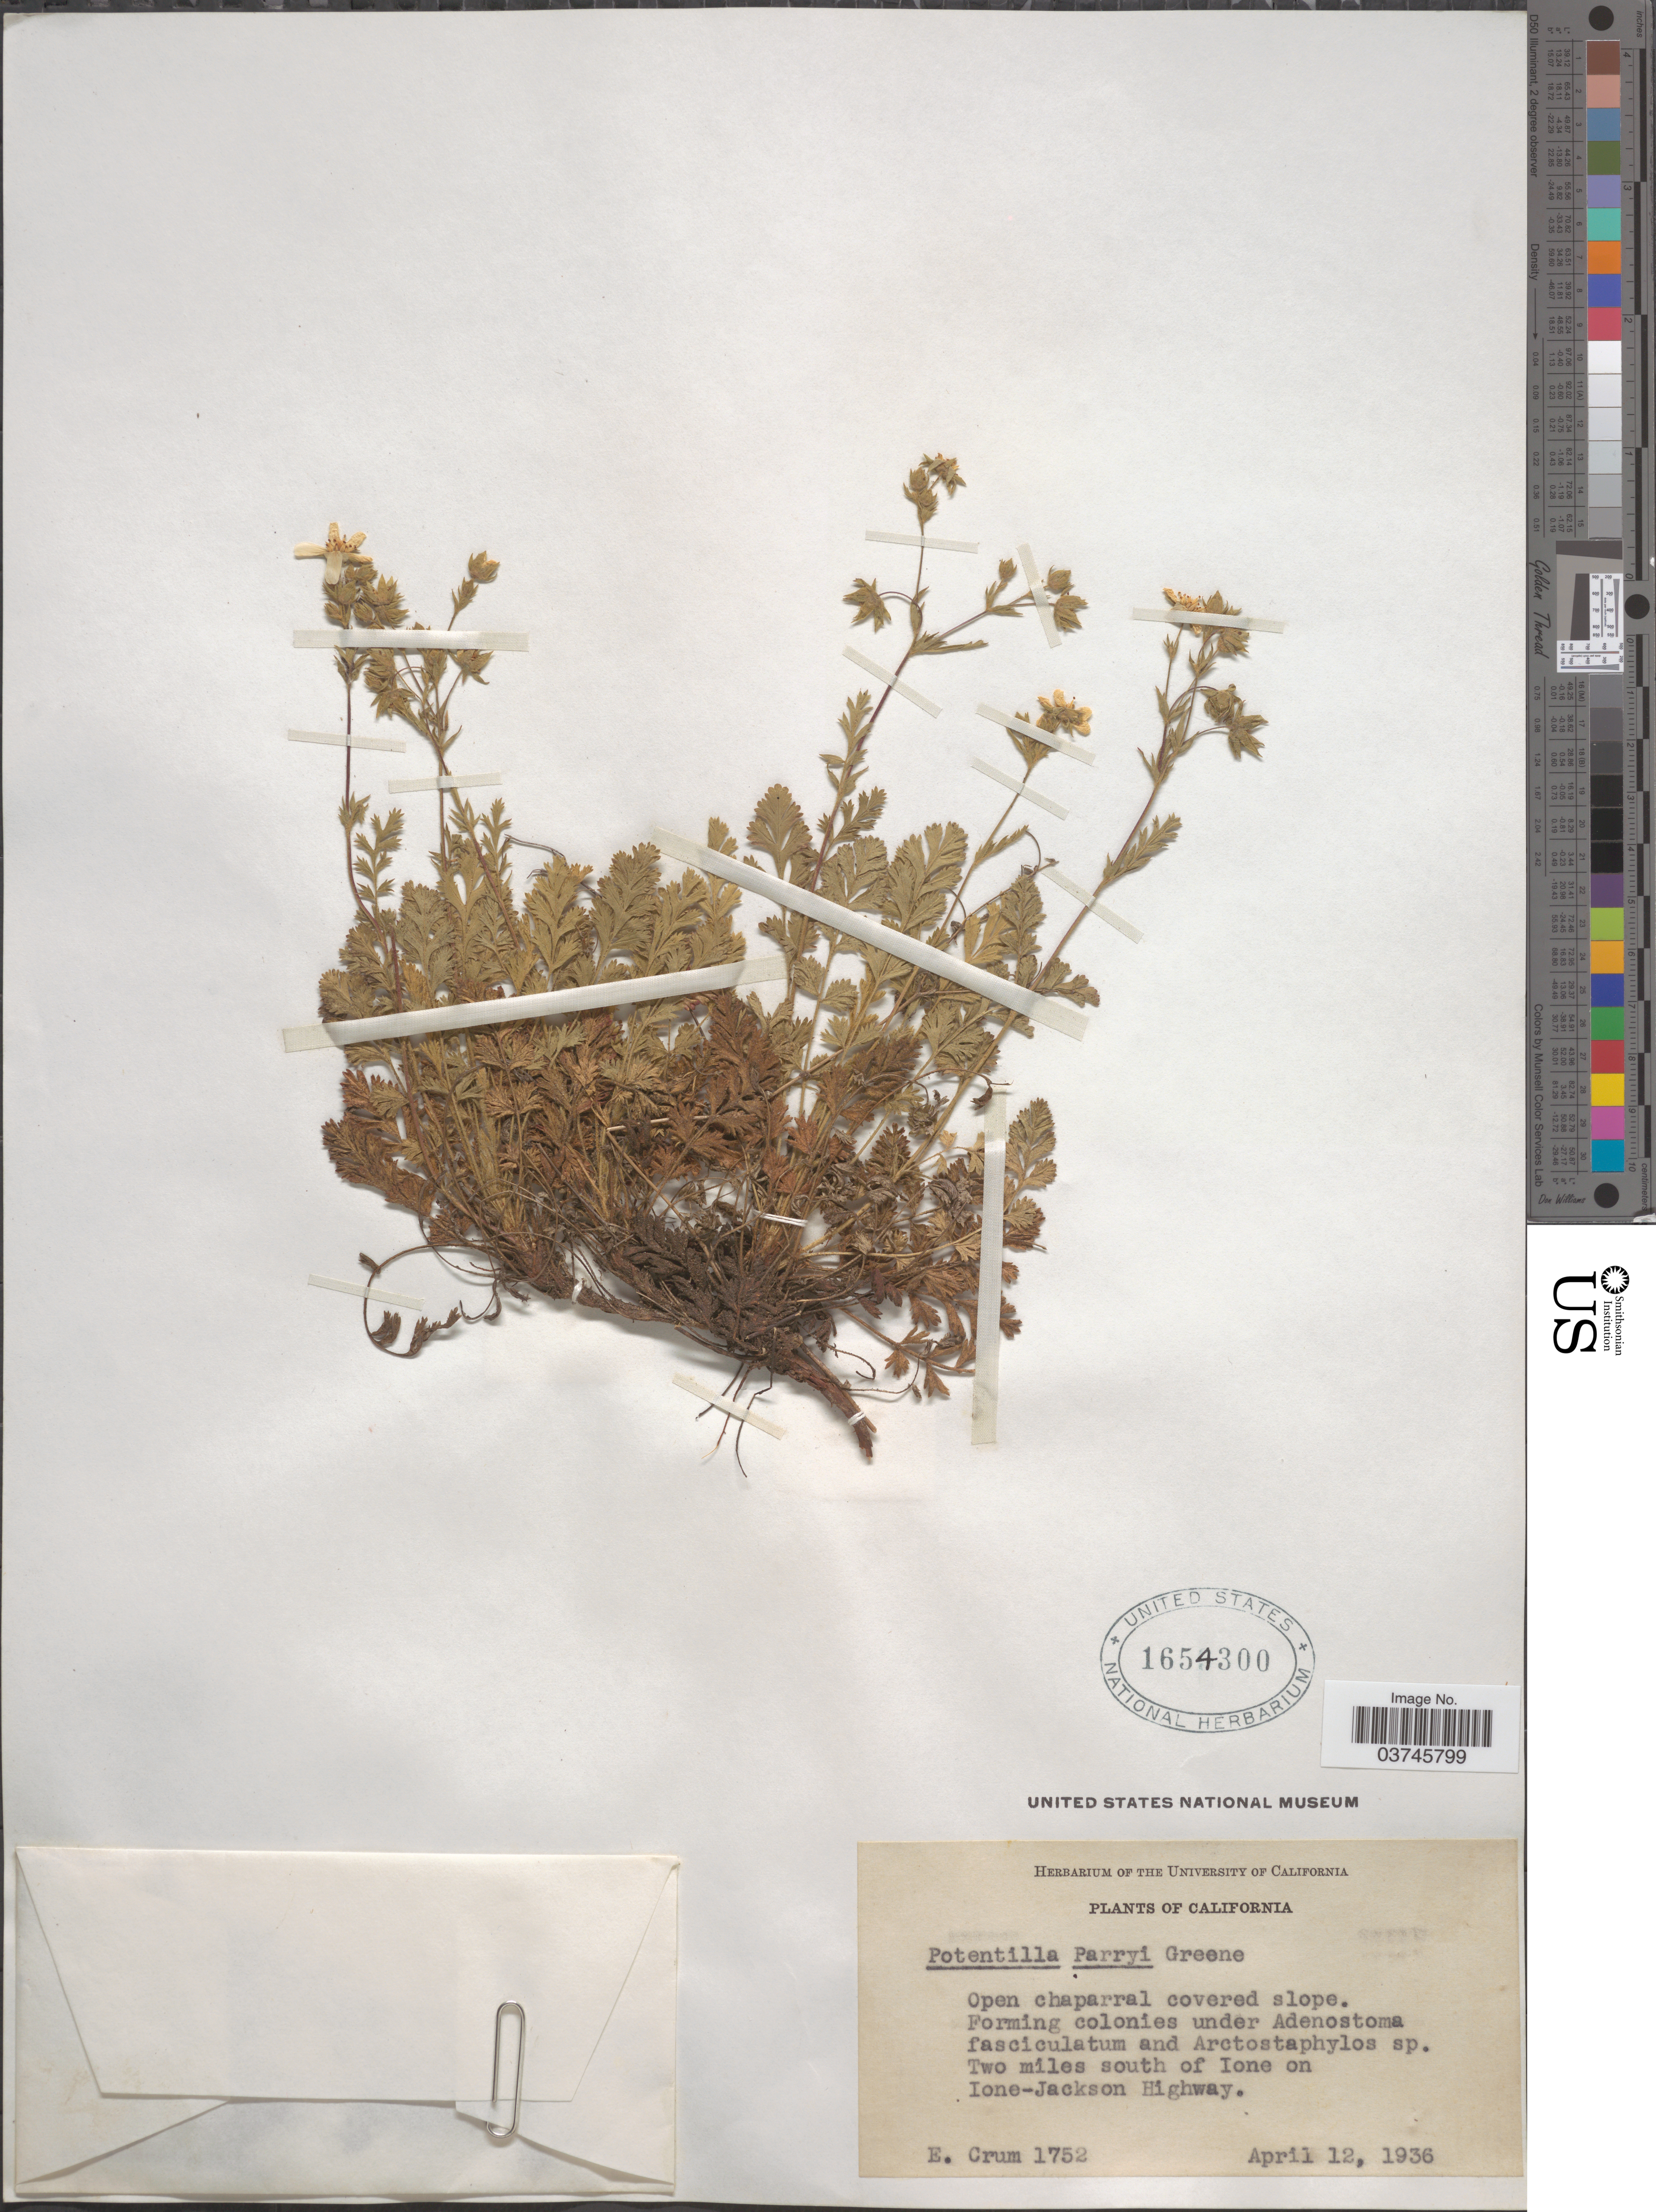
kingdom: Plantae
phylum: Tracheophyta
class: Magnoliopsida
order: Rosales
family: Rosaceae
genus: Potentilla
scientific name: Potentilla parryi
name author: (Greene) Greene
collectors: E. Crum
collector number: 1752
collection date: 1936-04-12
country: United States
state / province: California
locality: Two miles south of Ione on Ione-Jackson Highway.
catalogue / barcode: US 1654300